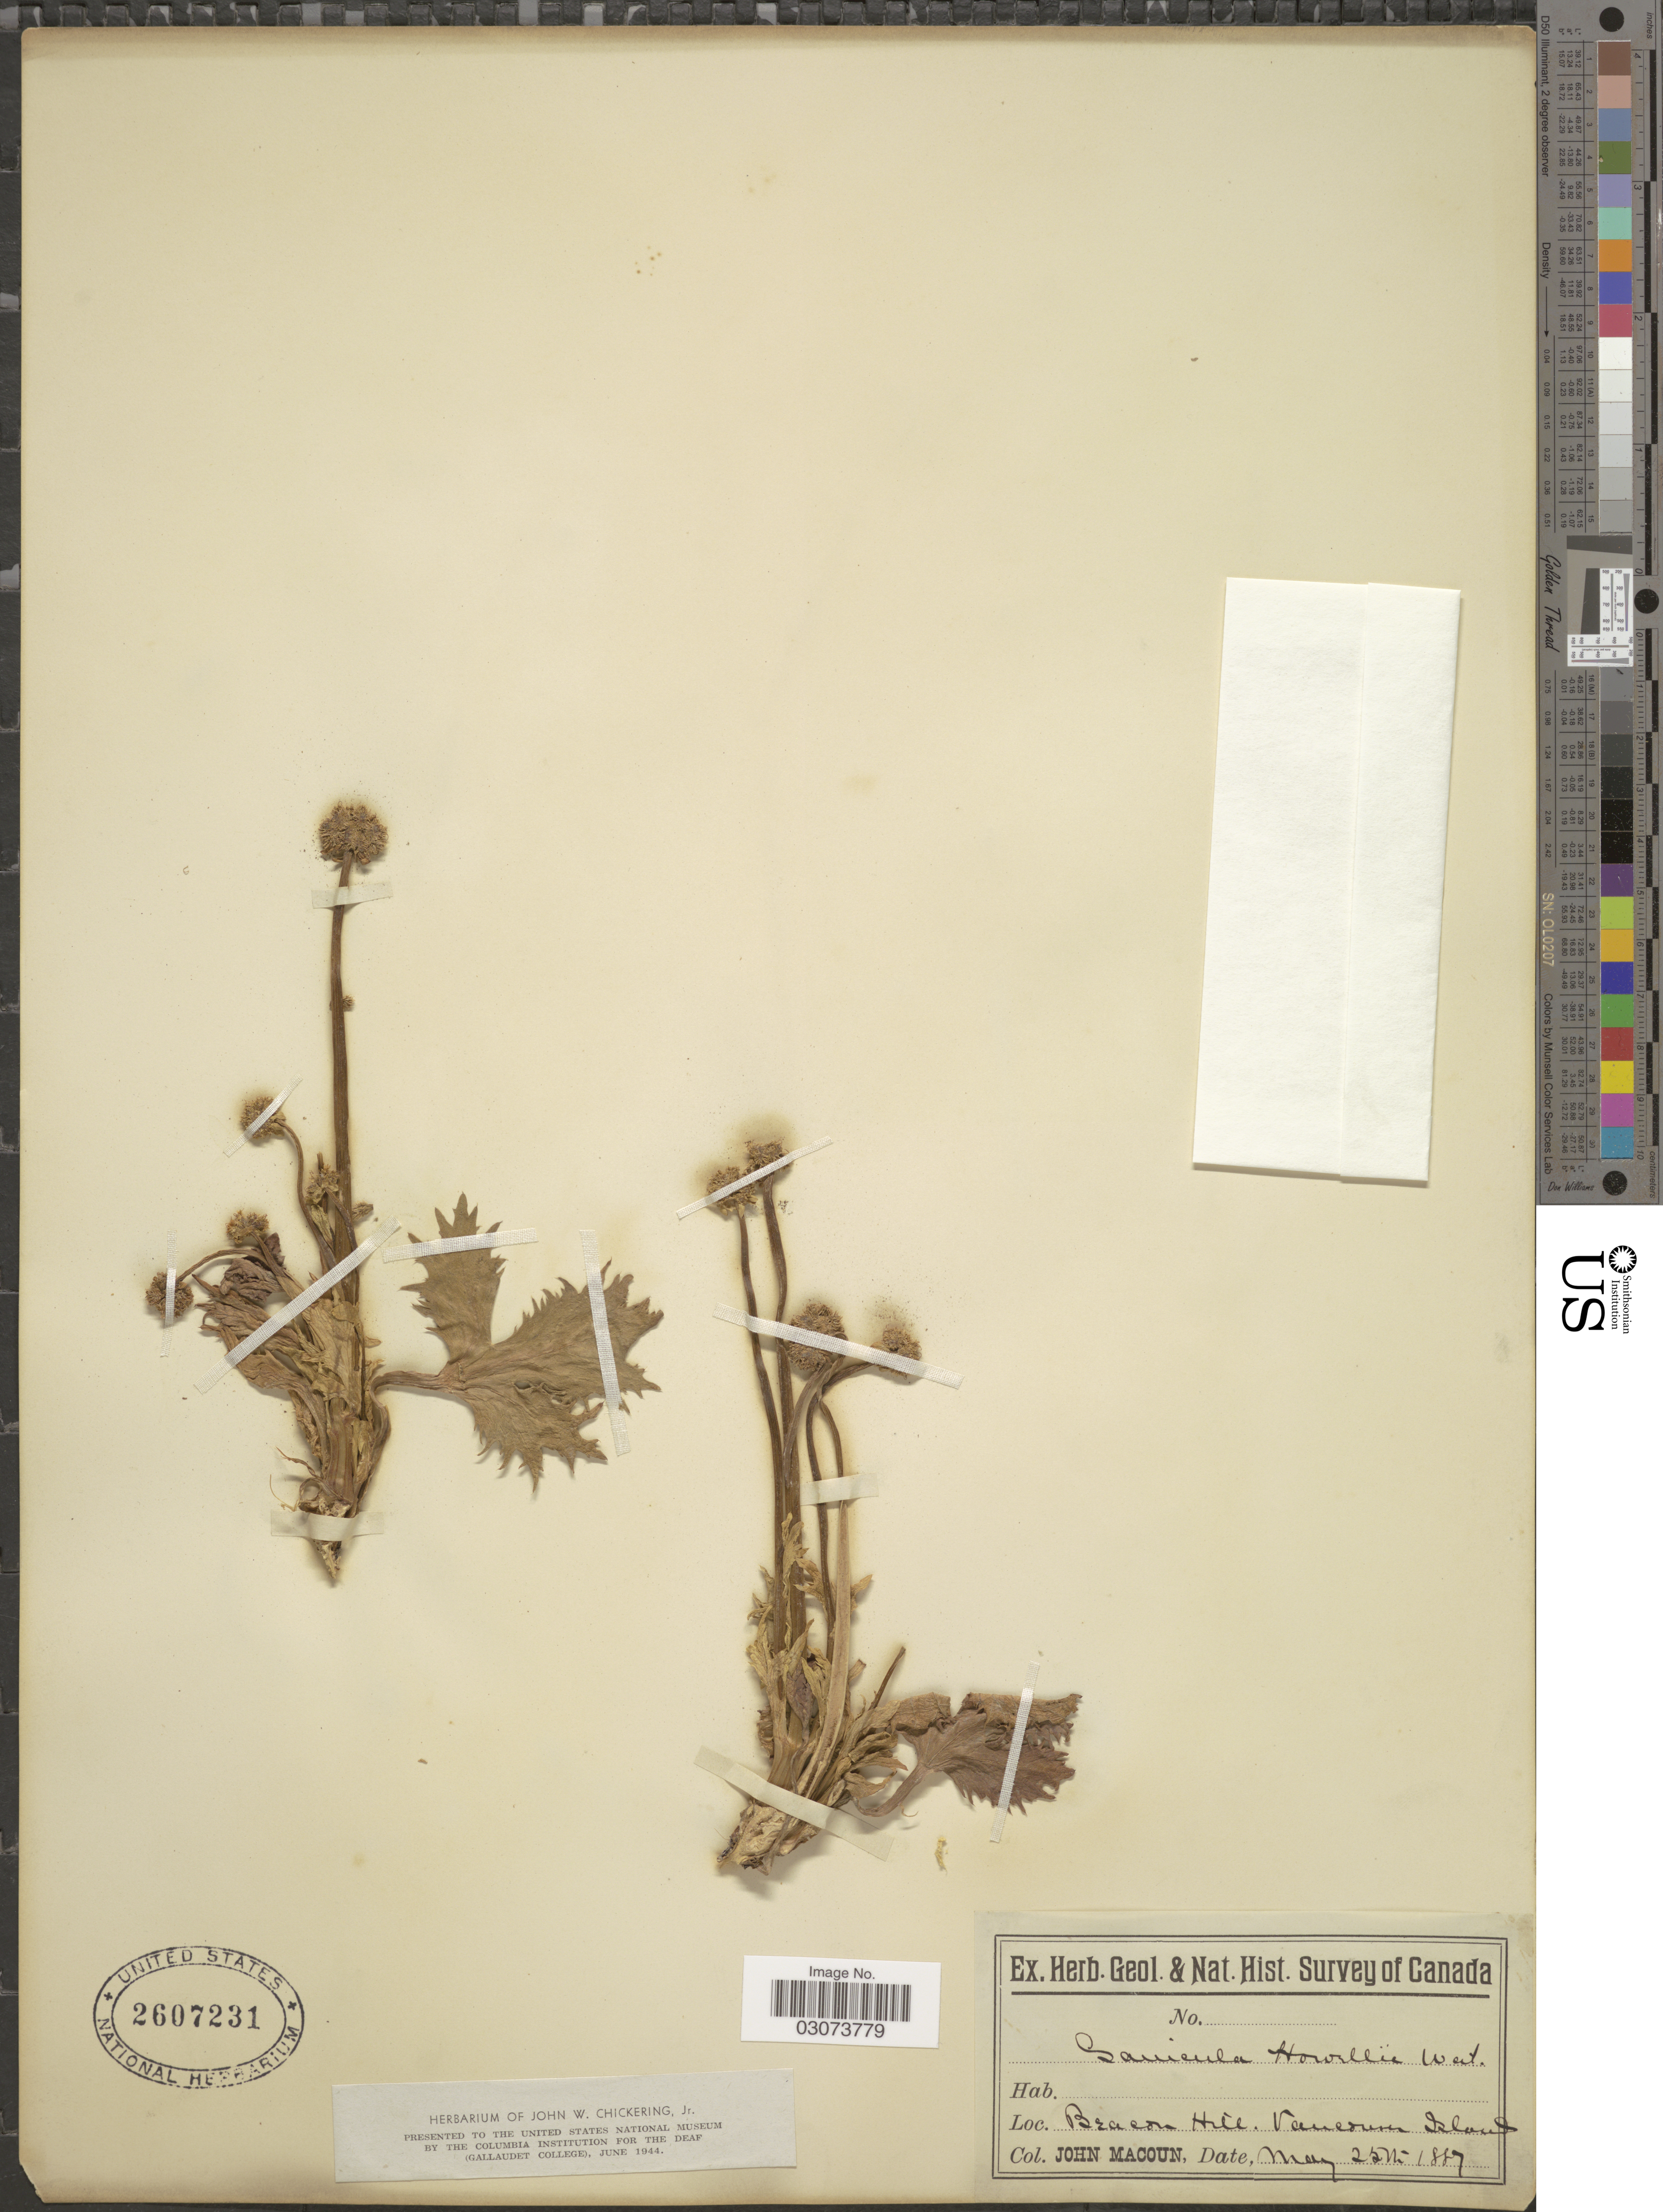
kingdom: Plantae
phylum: Tracheophyta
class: Magnoliopsida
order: Apiales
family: Apiaceae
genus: Sanicula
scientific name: Sanicula howellii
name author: J.M. Coult. & Rose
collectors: J. Macoun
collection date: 1887-05-25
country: Canada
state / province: British Columbia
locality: Beacon Hill, Vancouver Island.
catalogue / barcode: US 2607231